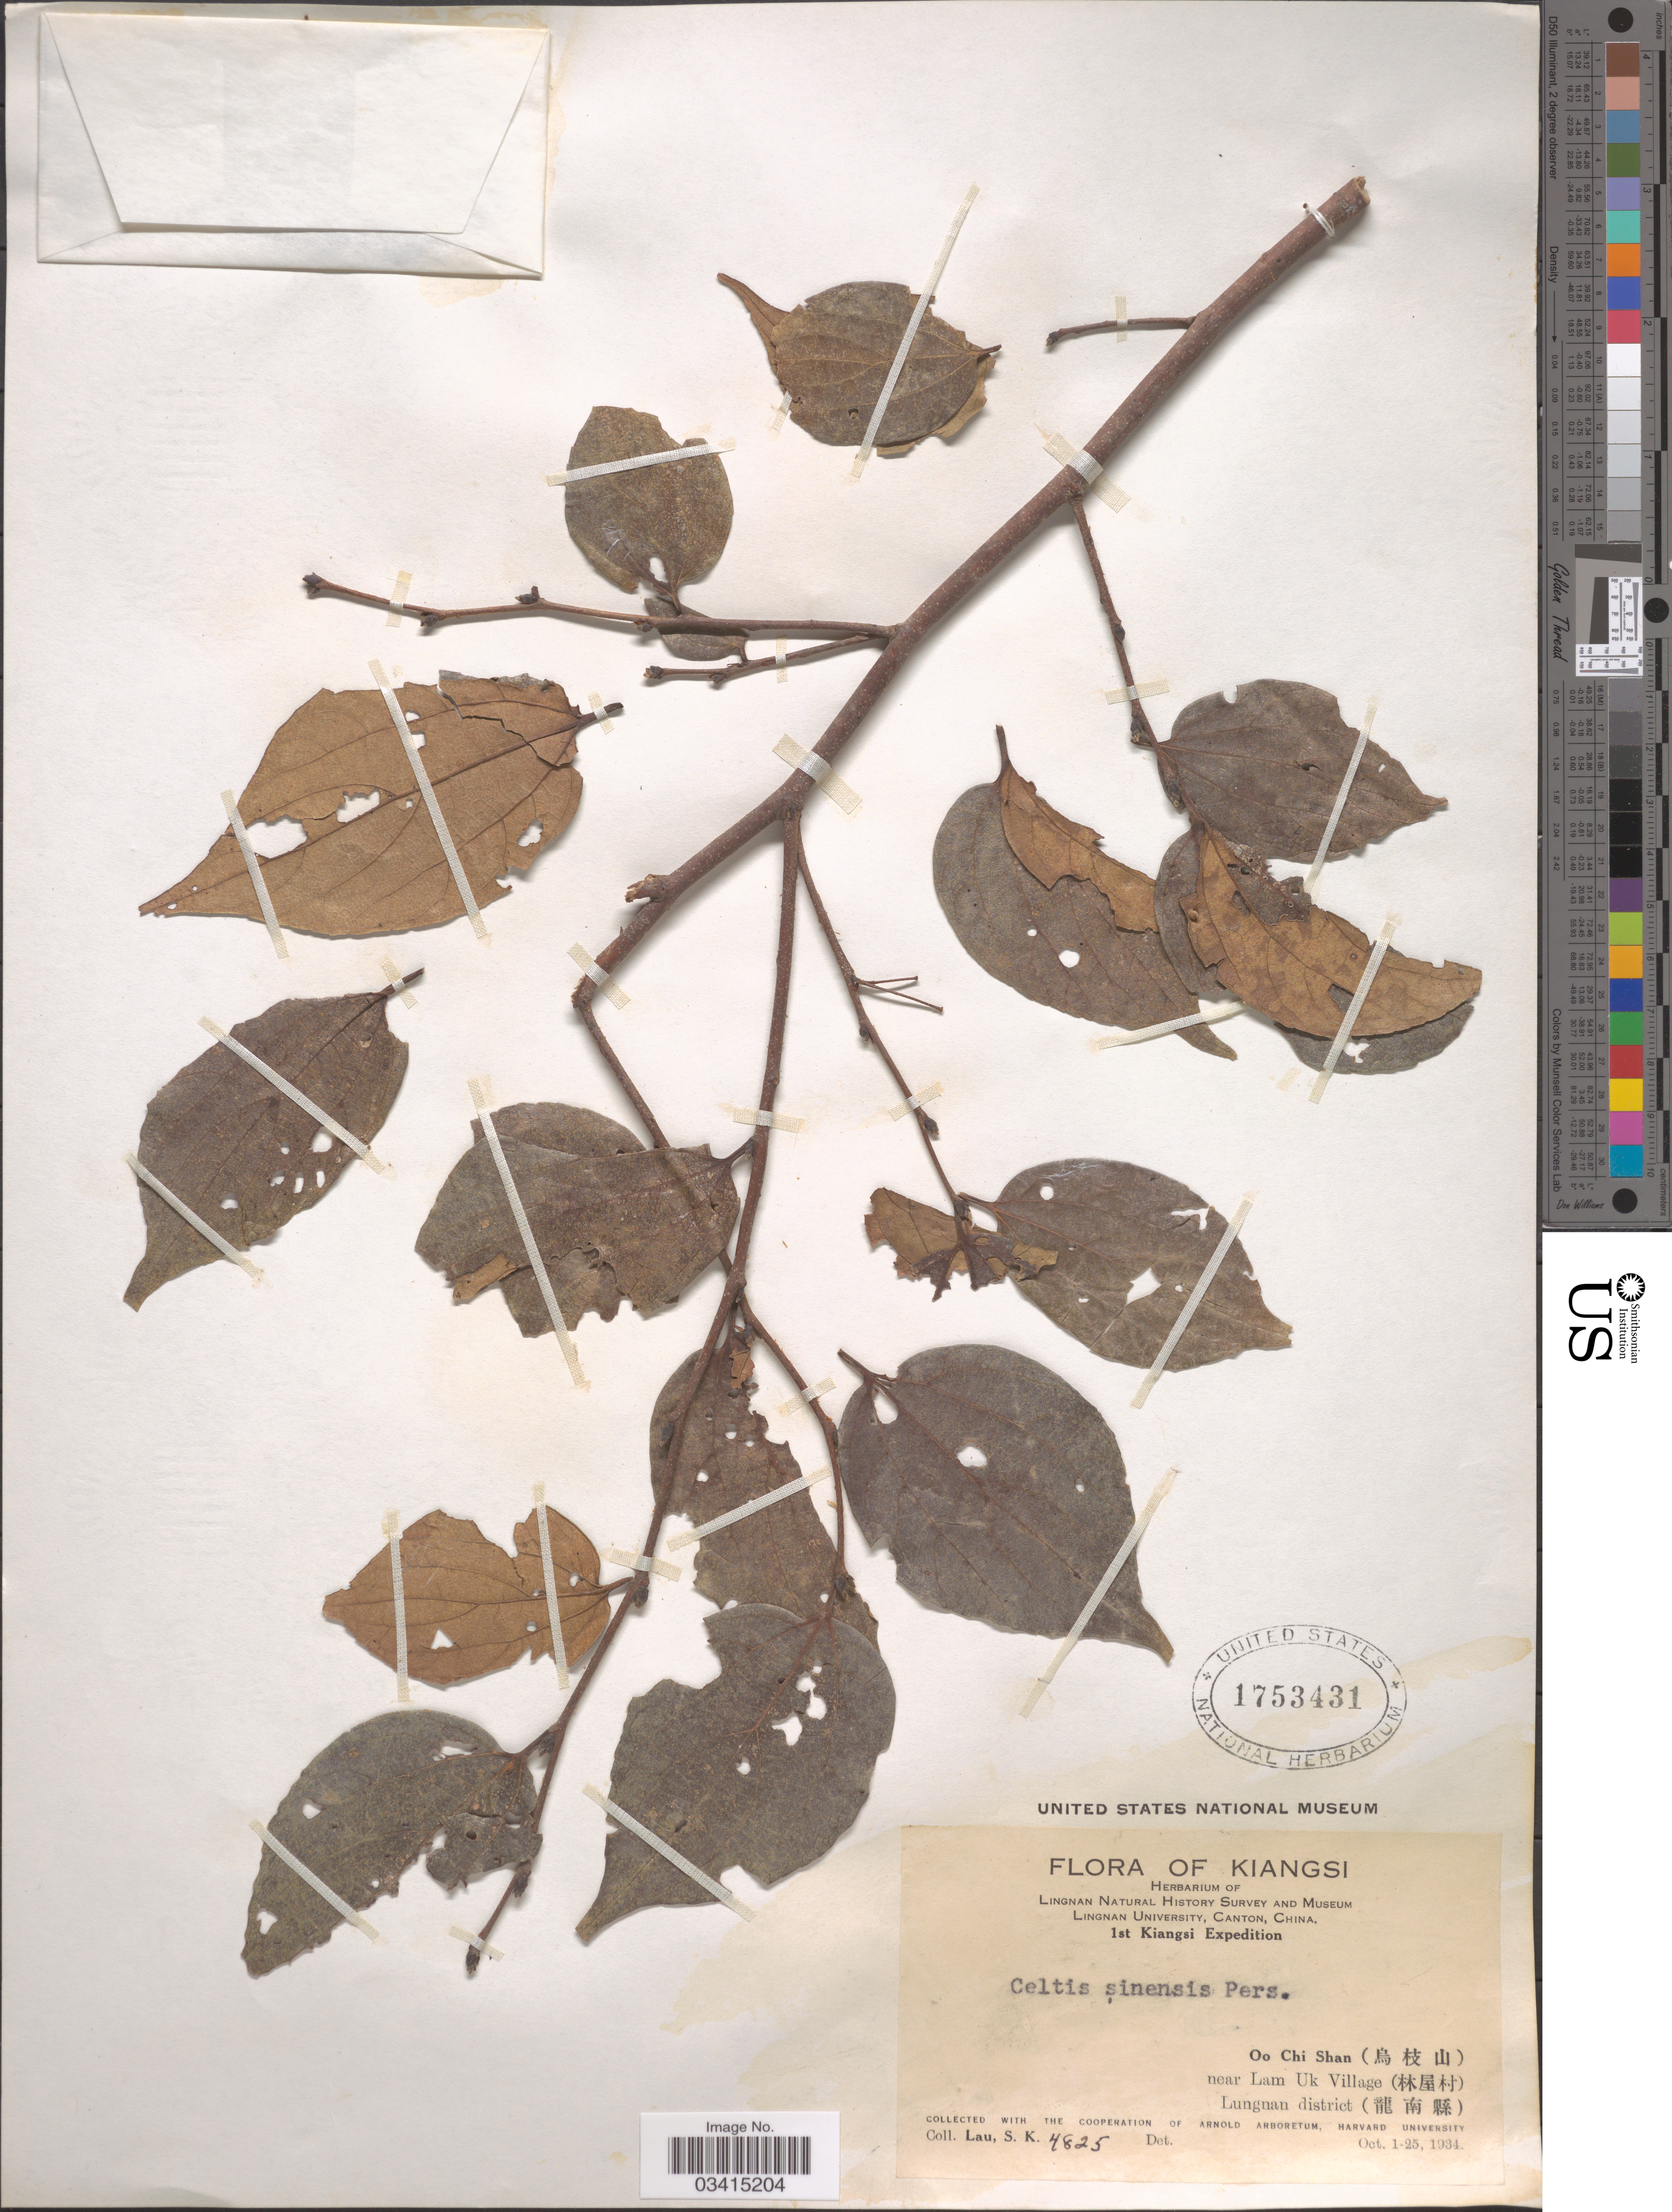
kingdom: Plantae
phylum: Tracheophyta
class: Magnoliopsida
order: Rosales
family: Cannabaceae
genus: Celtis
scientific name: Celtis sinensis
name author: Pers.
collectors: S. K. Lau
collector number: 4825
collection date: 1934-10-01/1934-10-25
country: China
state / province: Jiangxi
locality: Kiangsi. Oo Chi Shan (X). near Lam Uk Village (X). Lungnan district (X).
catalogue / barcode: US 1753431